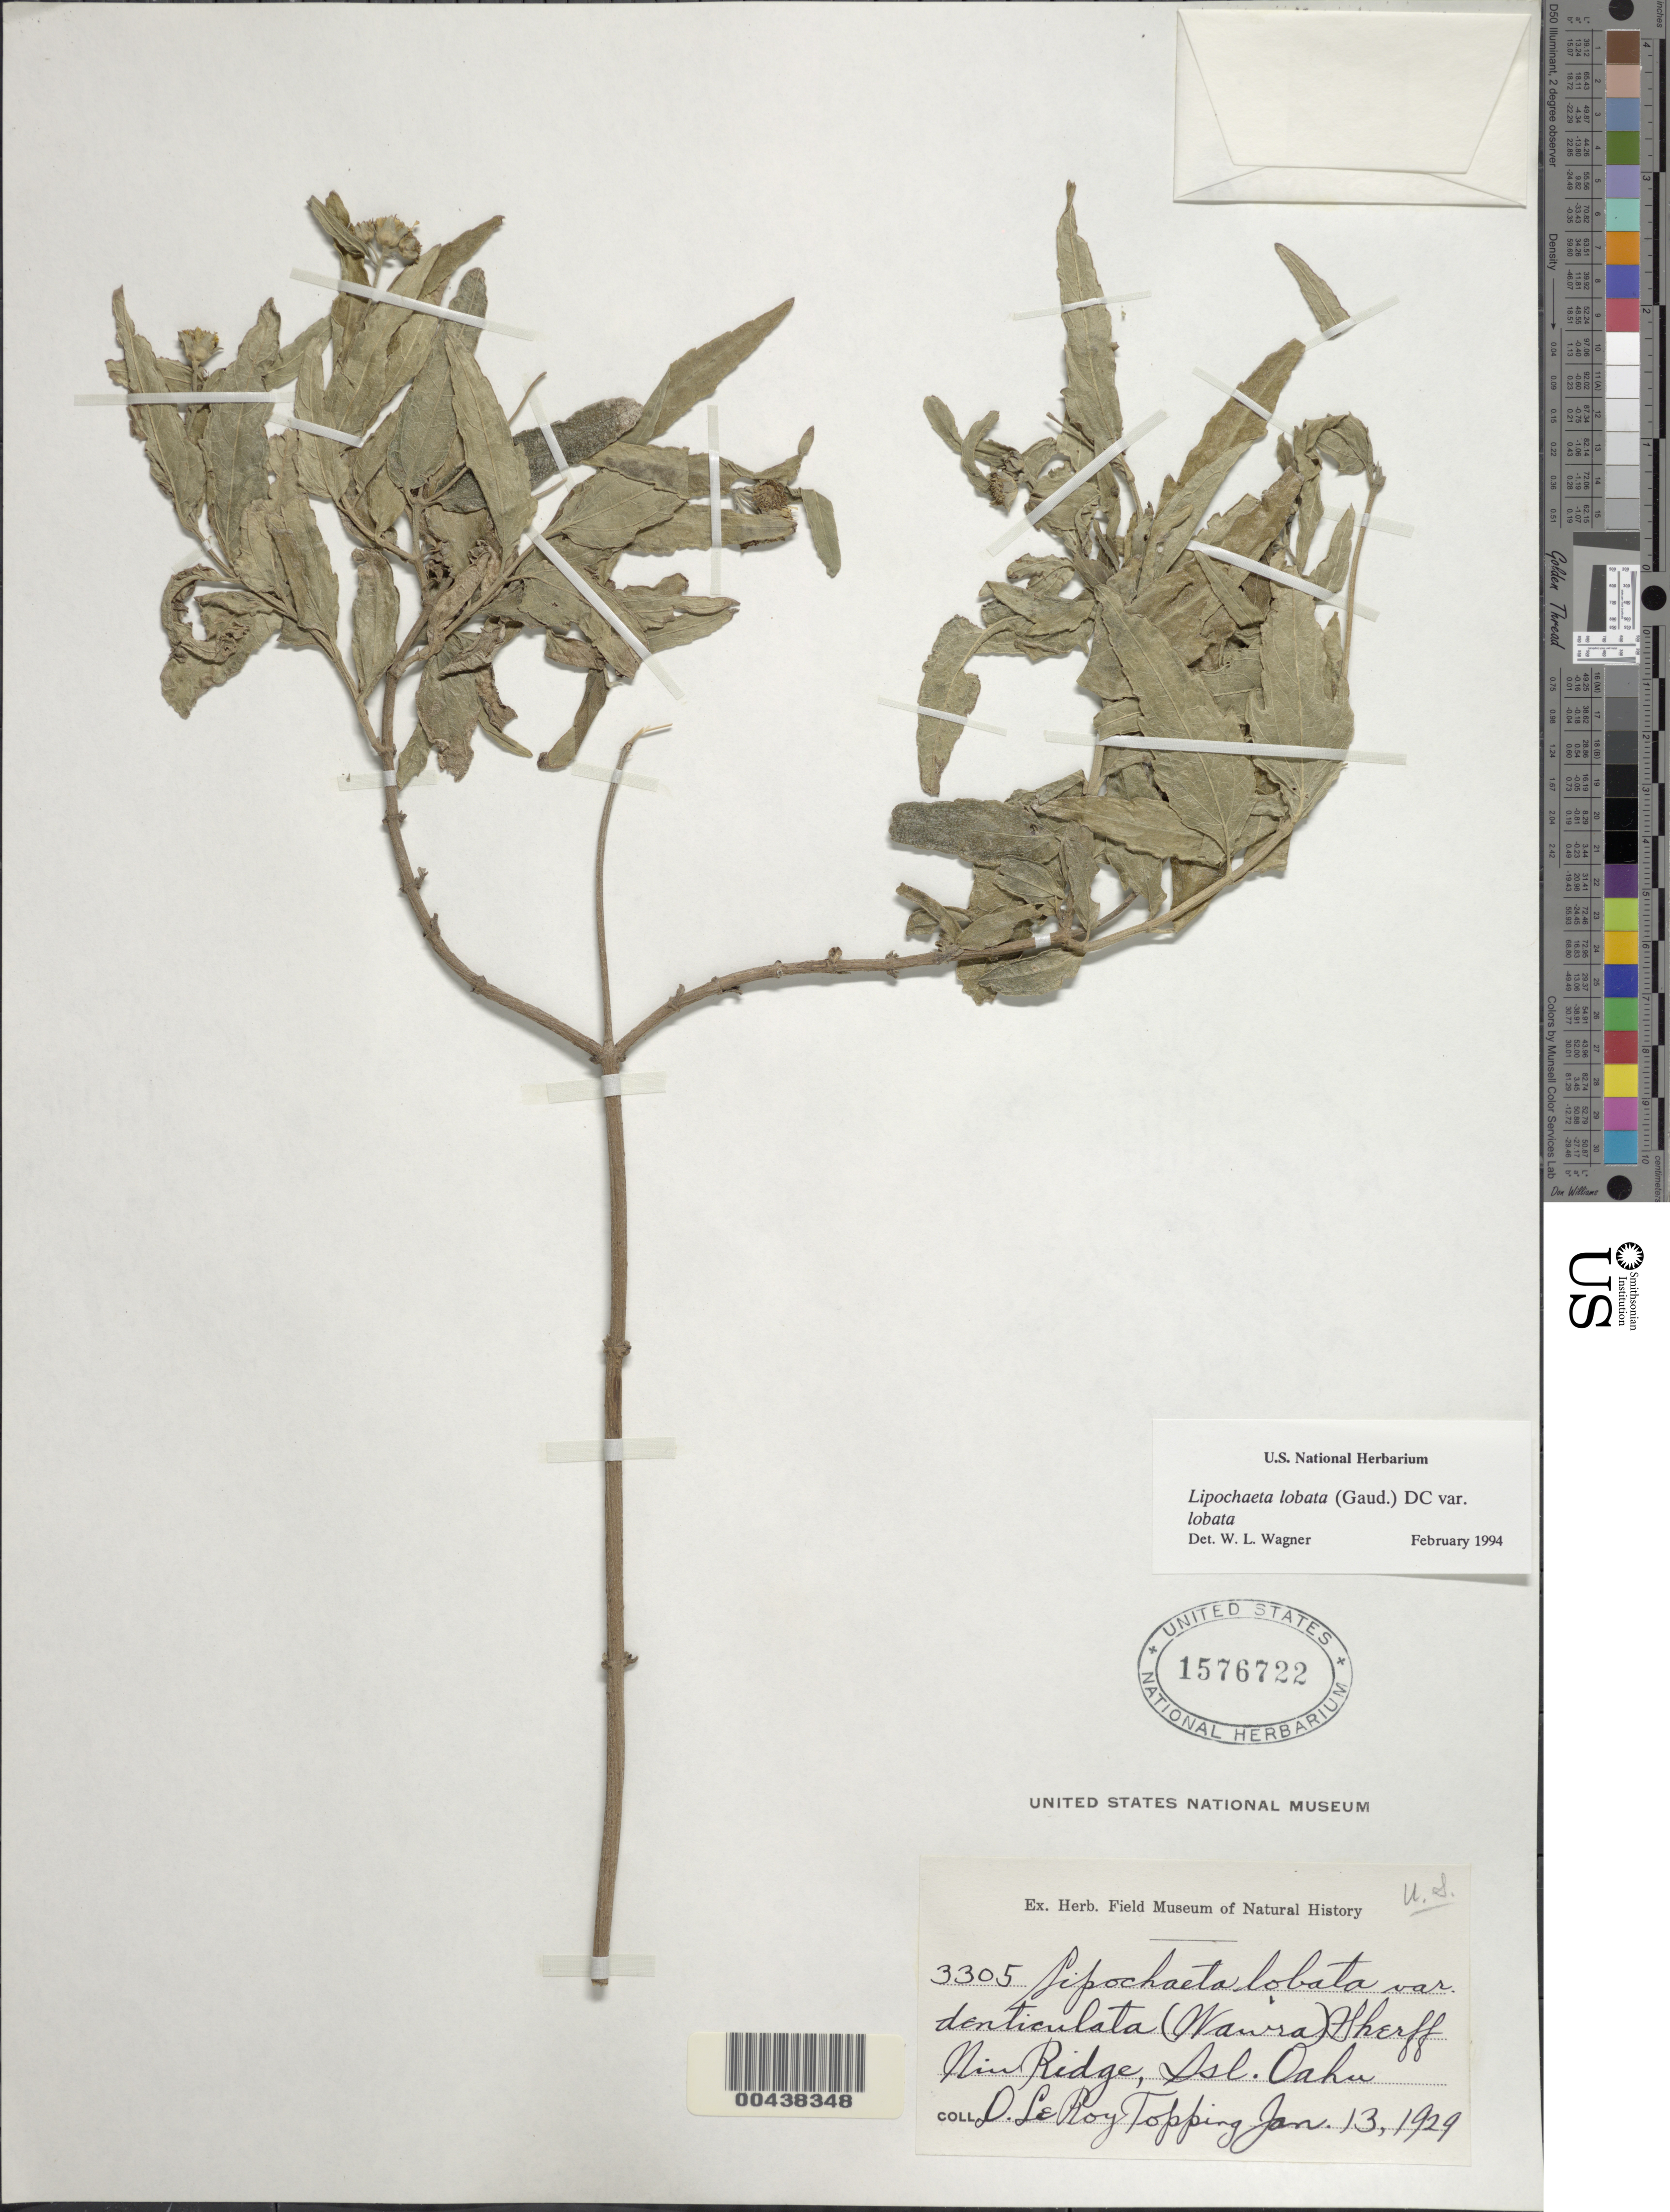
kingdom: Plantae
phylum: Tracheophyta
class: Magnoliopsida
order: Asterales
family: Asteraceae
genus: Lipochaeta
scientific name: Lipochaeta lobata var. lobata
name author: (Gaudich.) DC.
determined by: Wagner, W. L., (BOT), Smithsonian Institution - National Museum of Natural History (UNITED STATES)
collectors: D. L. Topping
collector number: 3305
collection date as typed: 13 Jan 1929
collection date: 1929-01-13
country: United States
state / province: Hawaii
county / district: Honolulu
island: Oahu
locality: Niu Ridge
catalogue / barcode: US 1576722